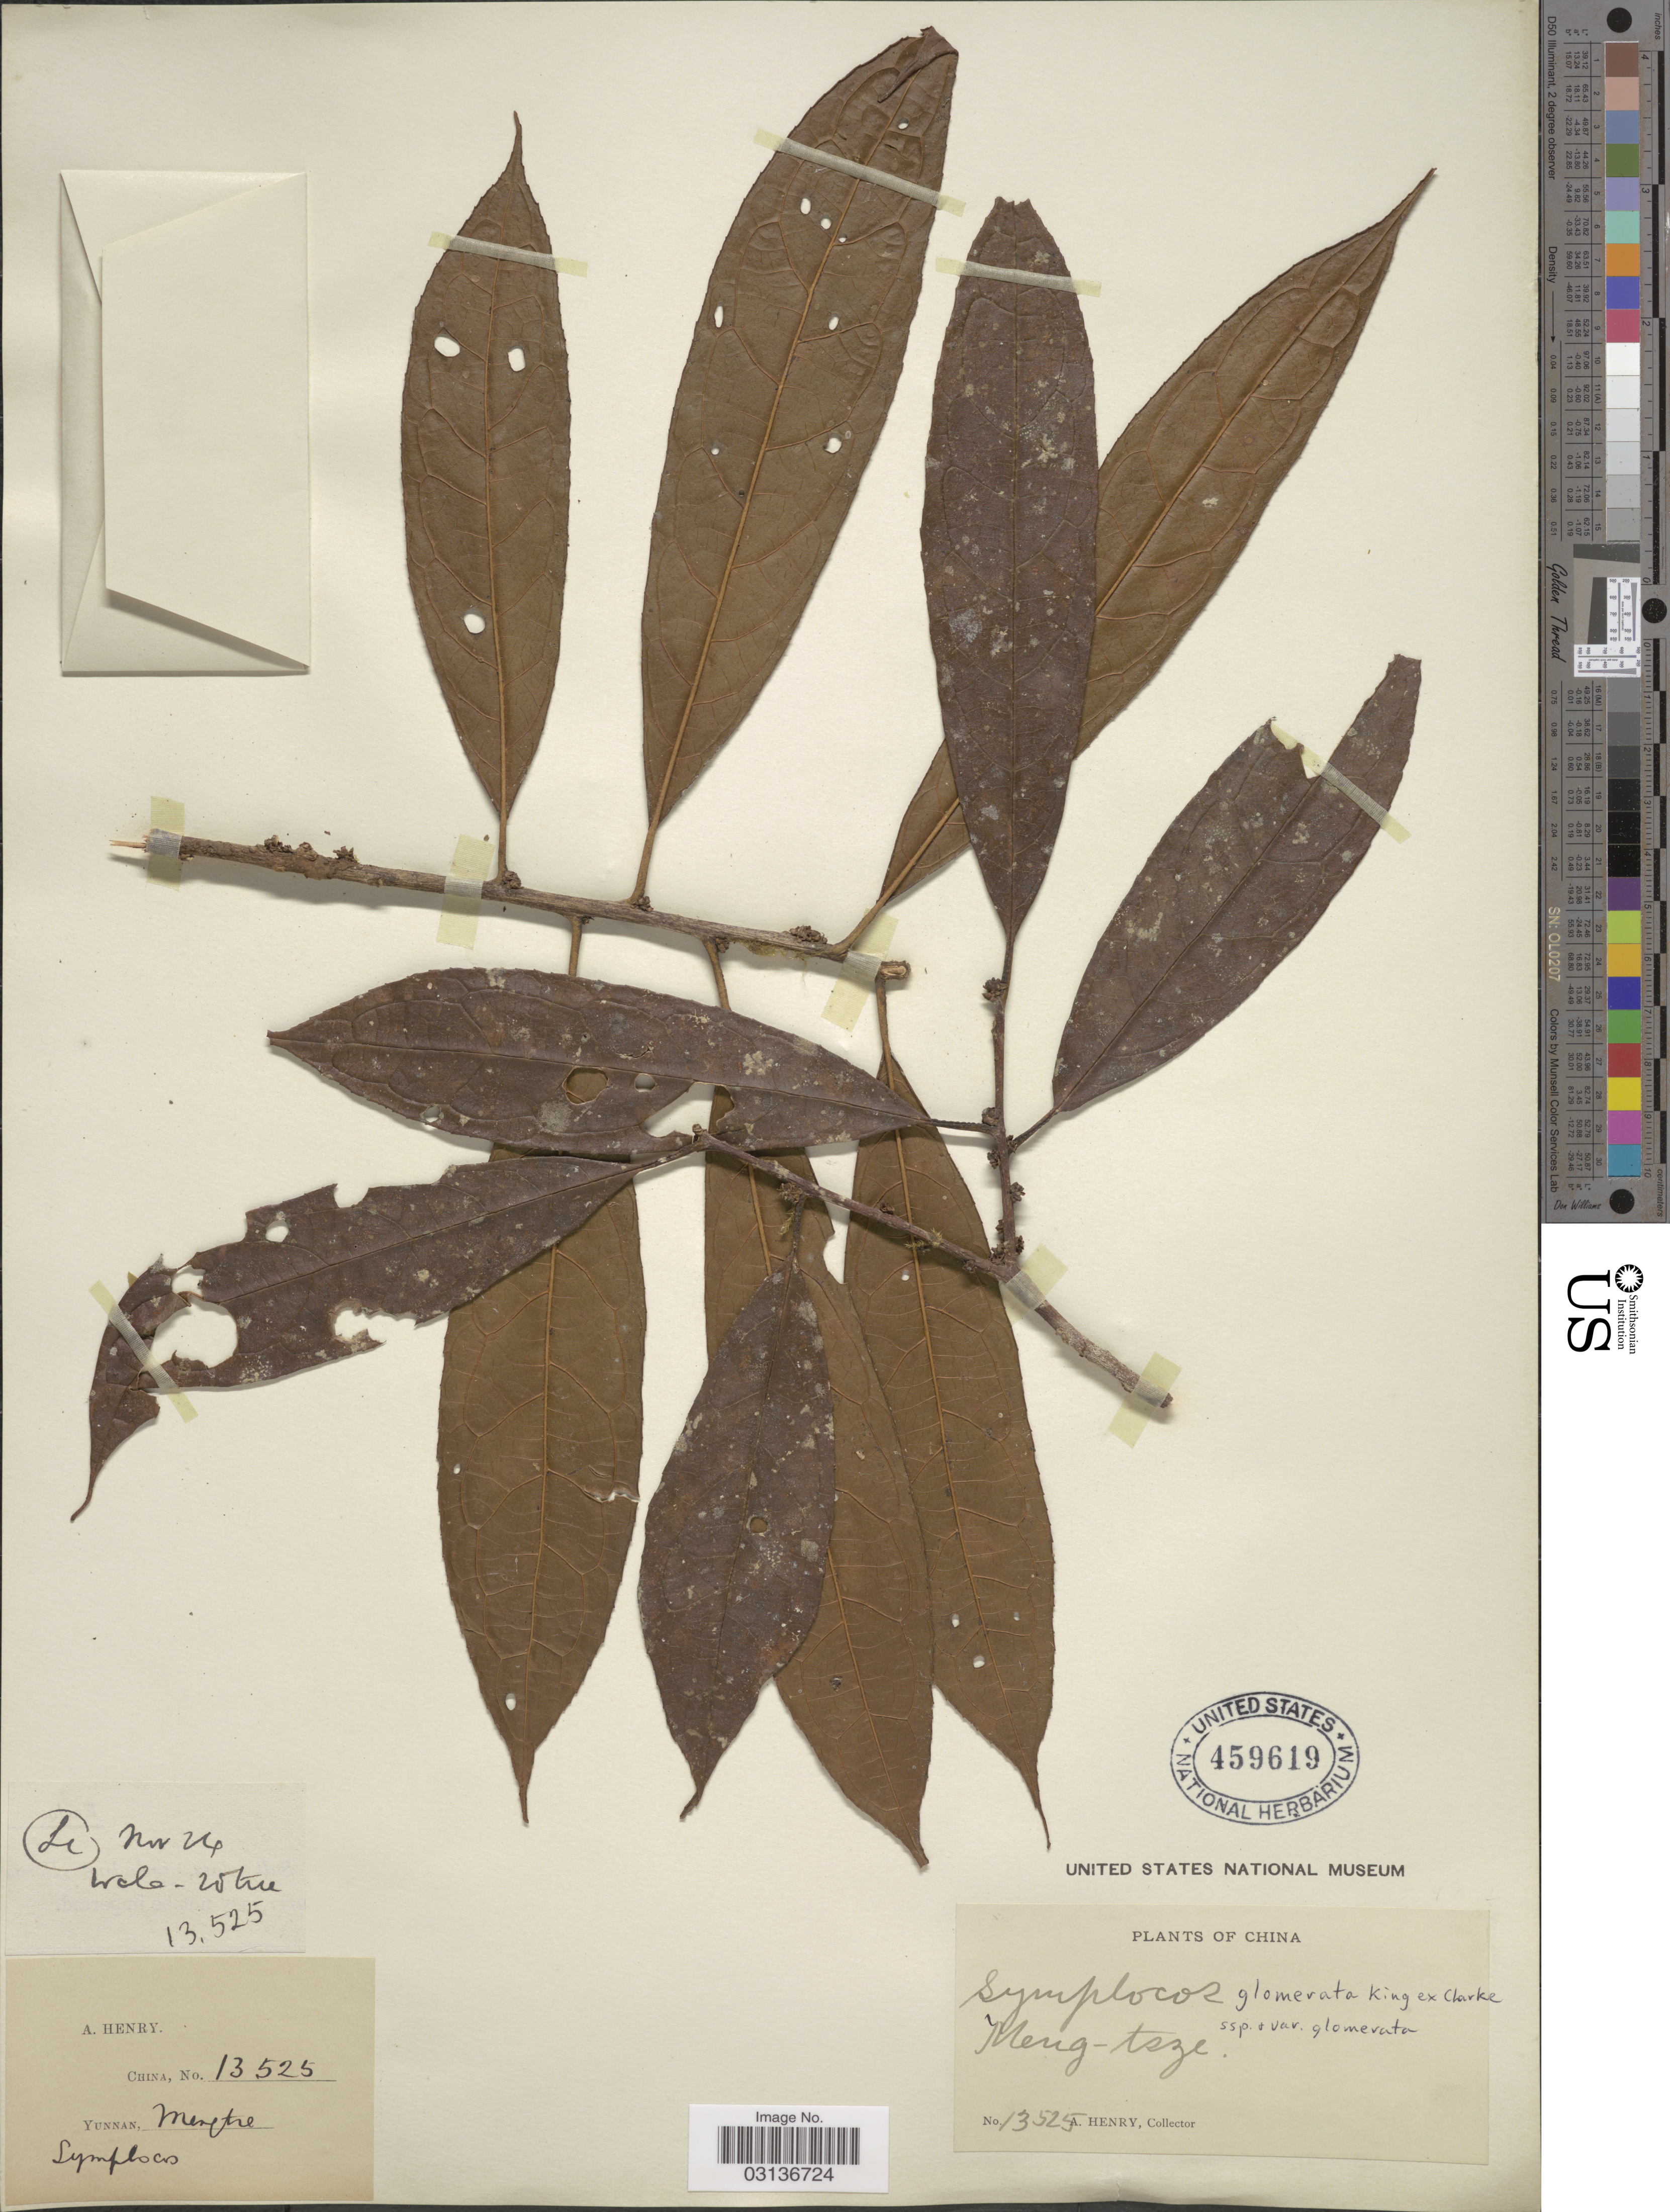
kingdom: Plantae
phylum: Tracheophyta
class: Magnoliopsida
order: Ericales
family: Symplocaceae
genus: Symplocos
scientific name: Symplocos glomerata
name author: King ex C.B. Clarke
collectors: A. Henry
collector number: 13525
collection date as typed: Transcribed d/m/y: /11/24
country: China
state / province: Yunnan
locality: Meng-tsze.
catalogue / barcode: US 459619